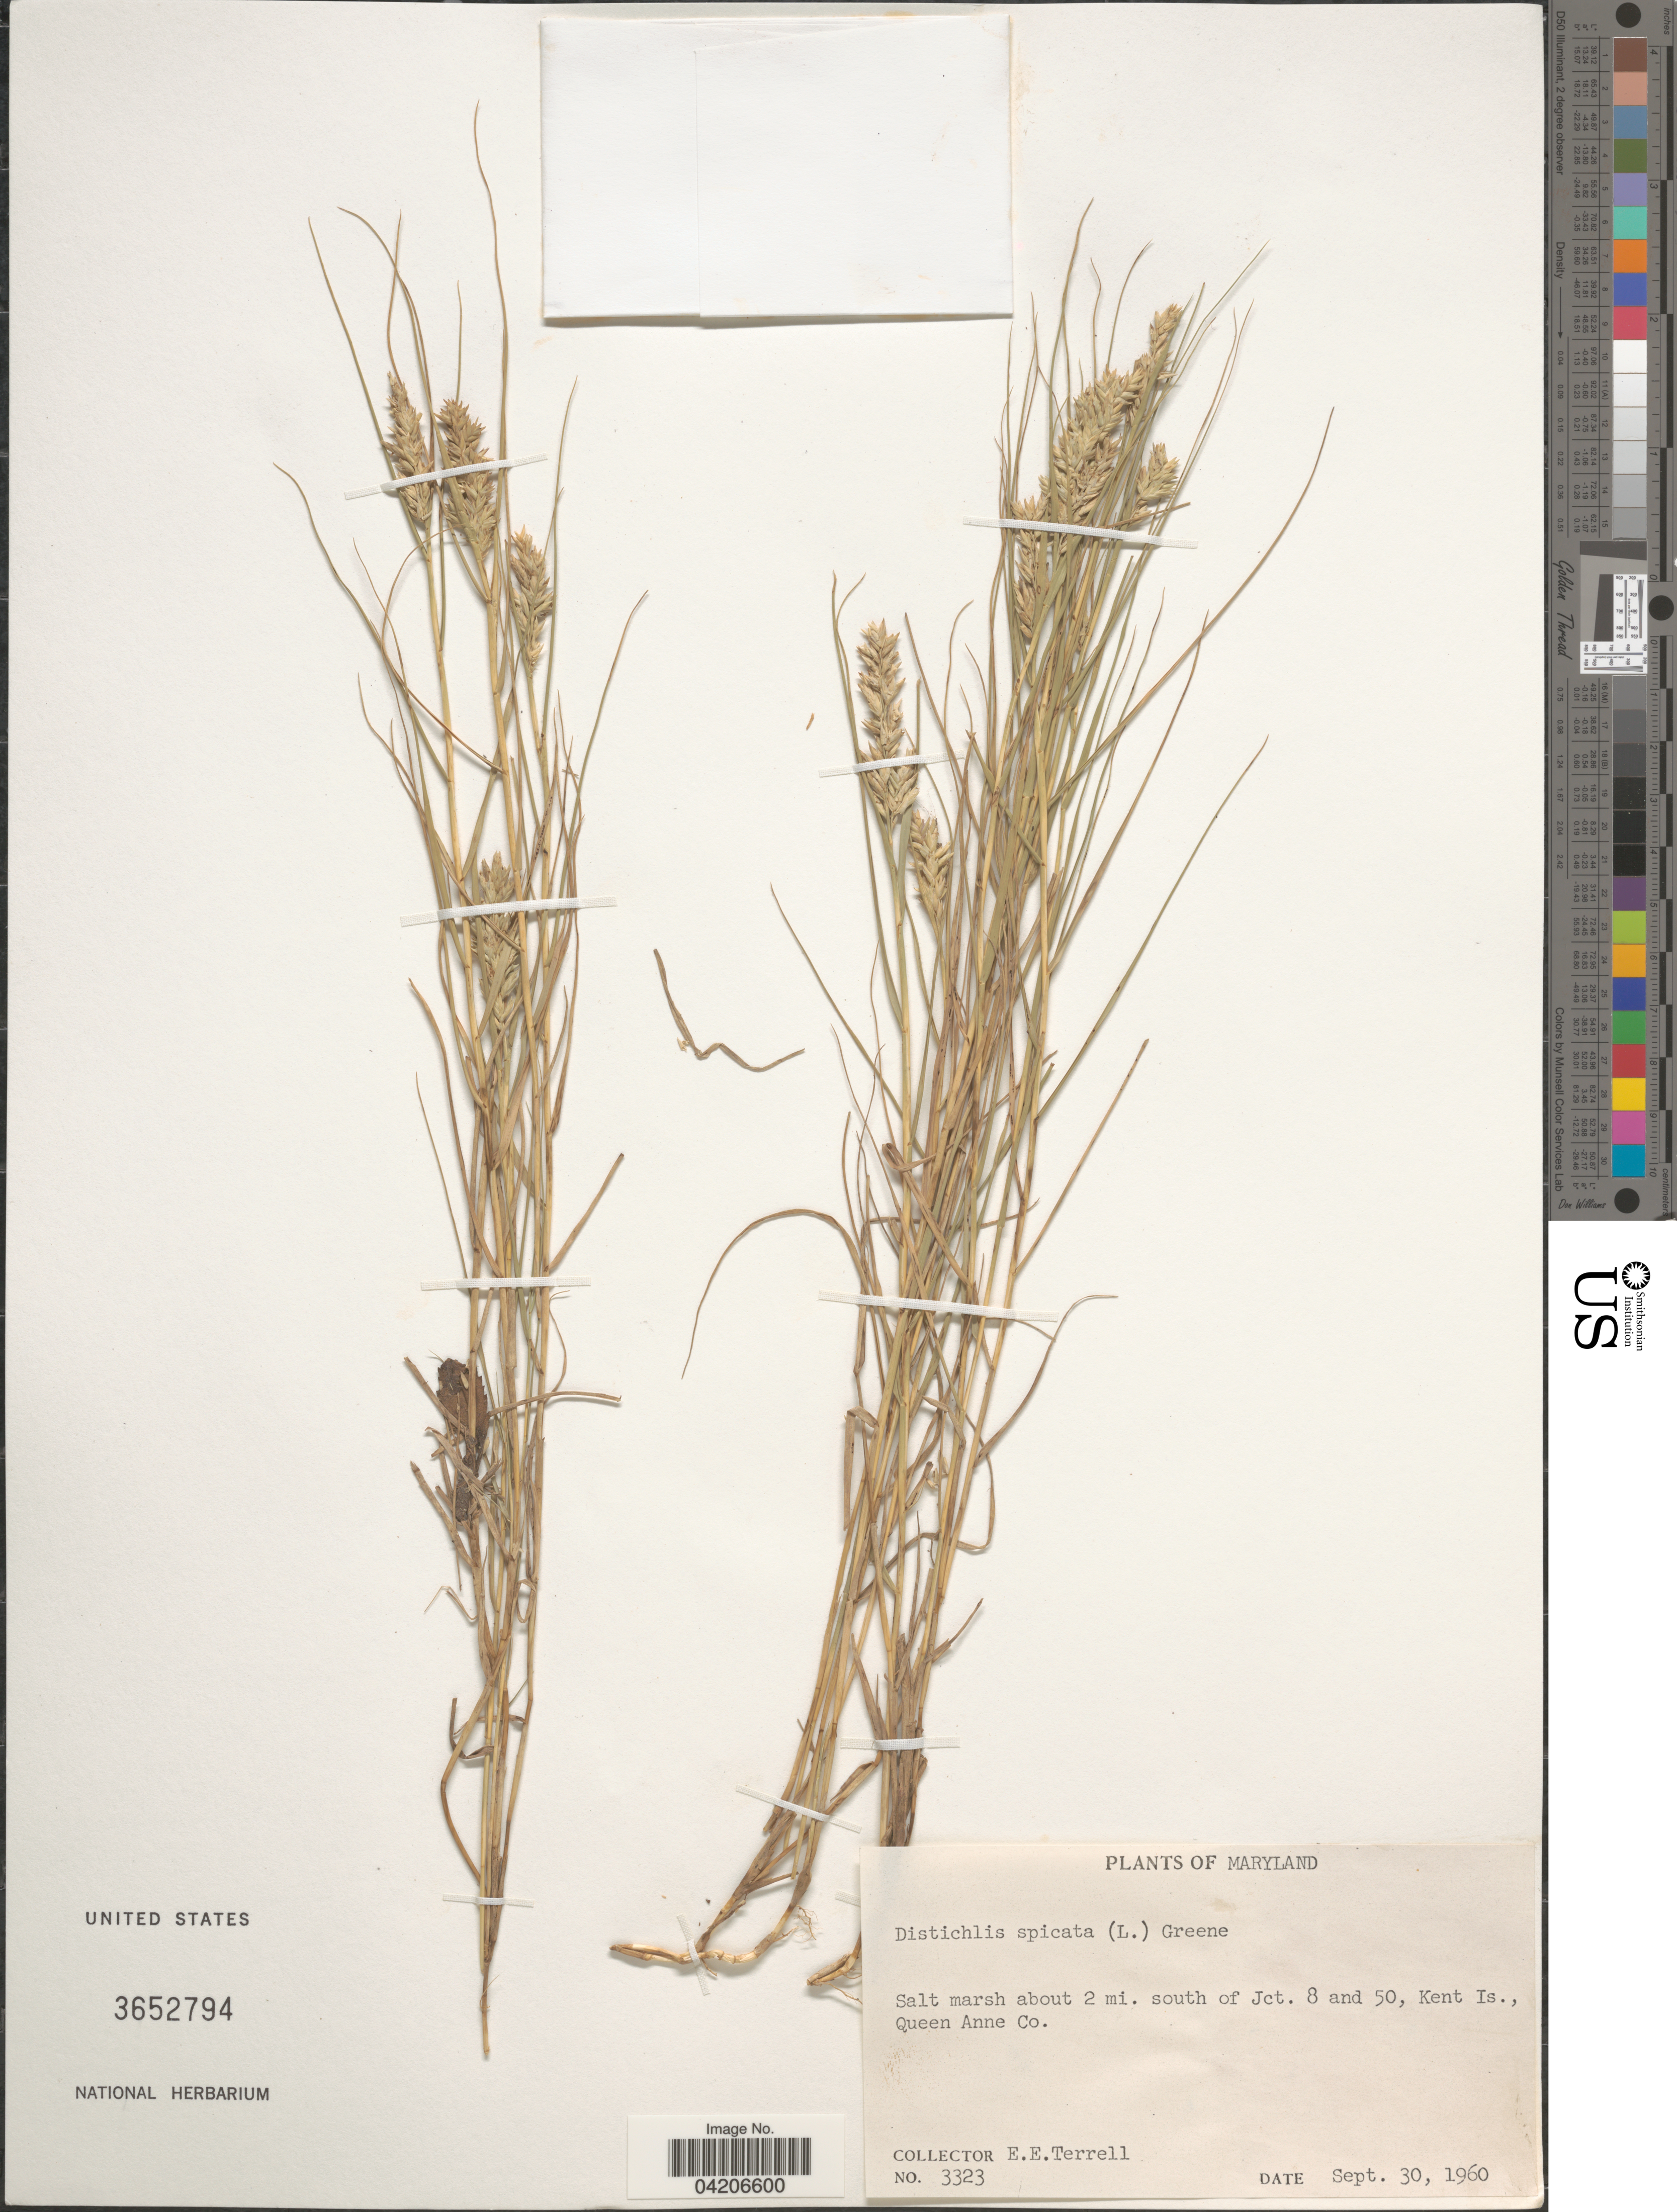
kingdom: Plantae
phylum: Tracheophyta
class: Liliopsida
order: Poales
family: Poaceae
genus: Distichlis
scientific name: Distichlis spicata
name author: (L.) Greene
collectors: E. E. Terrell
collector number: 3323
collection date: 1960-09-30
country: United States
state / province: Maryland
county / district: Queen Anne's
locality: Salt marsh about 2 mi. south of Jct. 8 and 50, Kent Is., Queen Anne Co.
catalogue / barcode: US 3652794